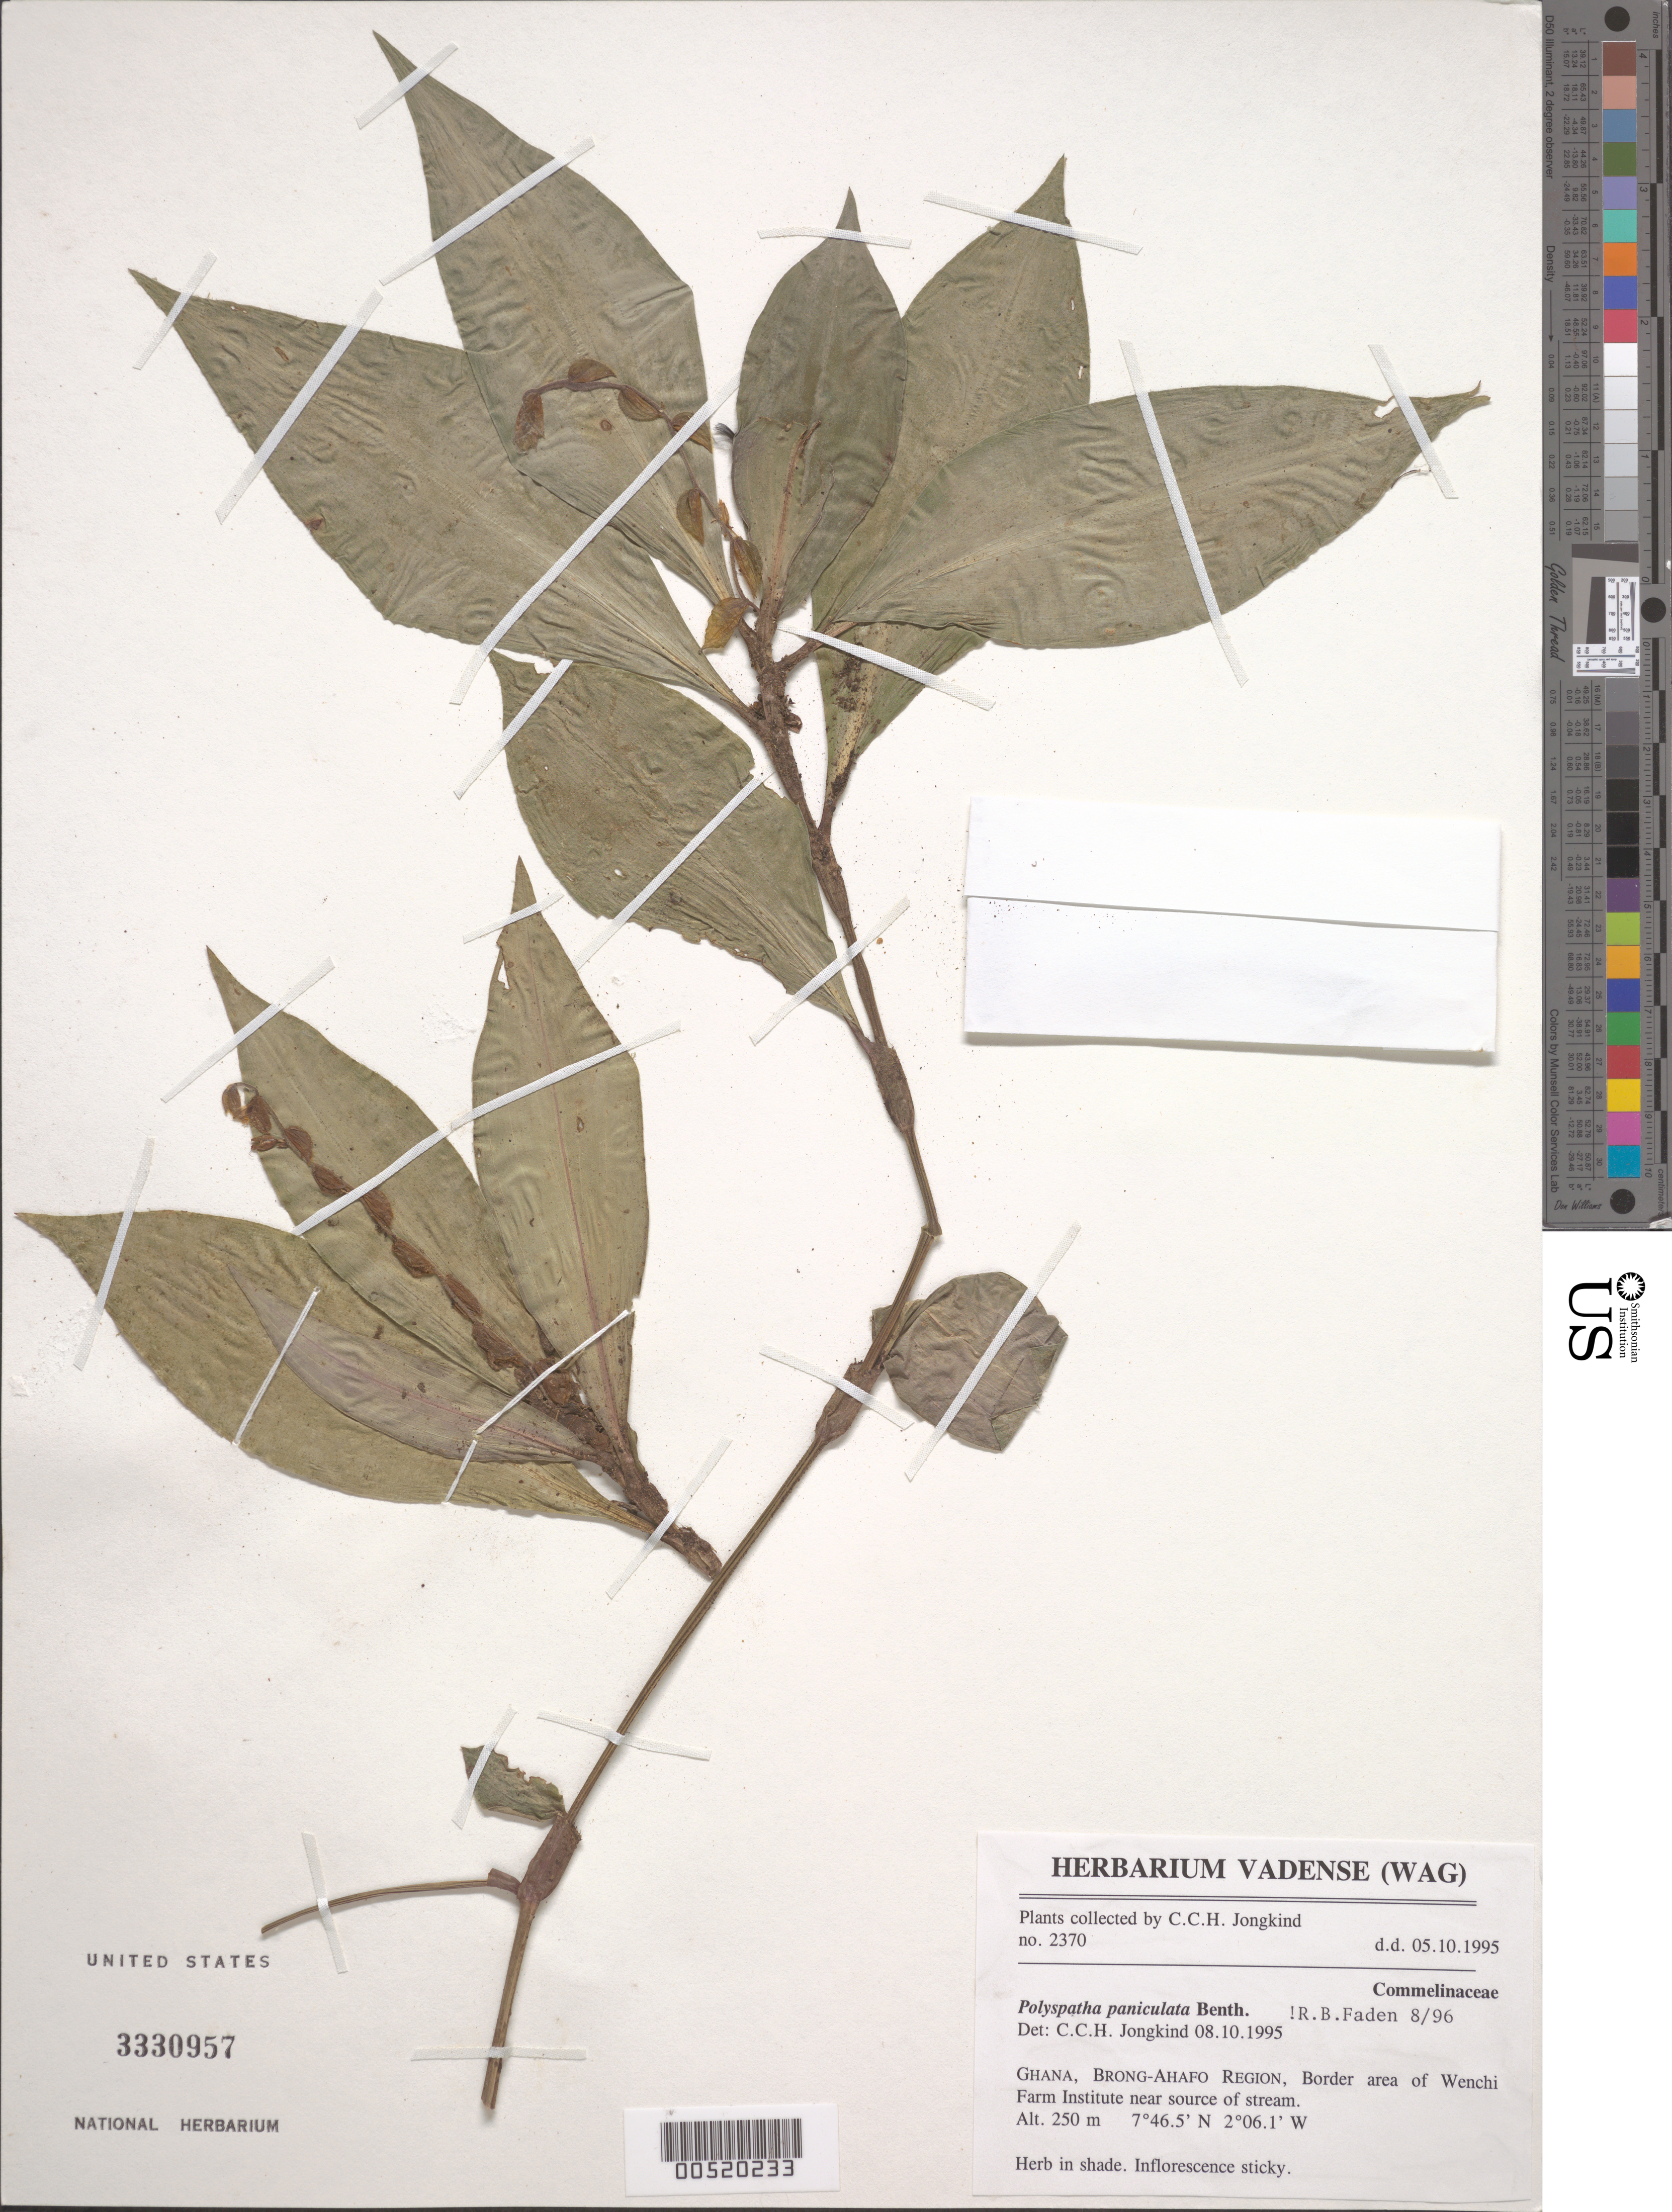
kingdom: Plantae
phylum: Tracheophyta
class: Liliopsida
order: Commelinales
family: Commelinaceae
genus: Polyspatha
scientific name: Polyspatha paniculata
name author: Benth.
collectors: C. C. Jongkind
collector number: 2370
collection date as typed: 05 Oct 1995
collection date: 1995-10-05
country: Ghana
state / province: Brong-ahafo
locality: Wenchi farm institute near source of stream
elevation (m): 250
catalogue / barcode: US 3330957